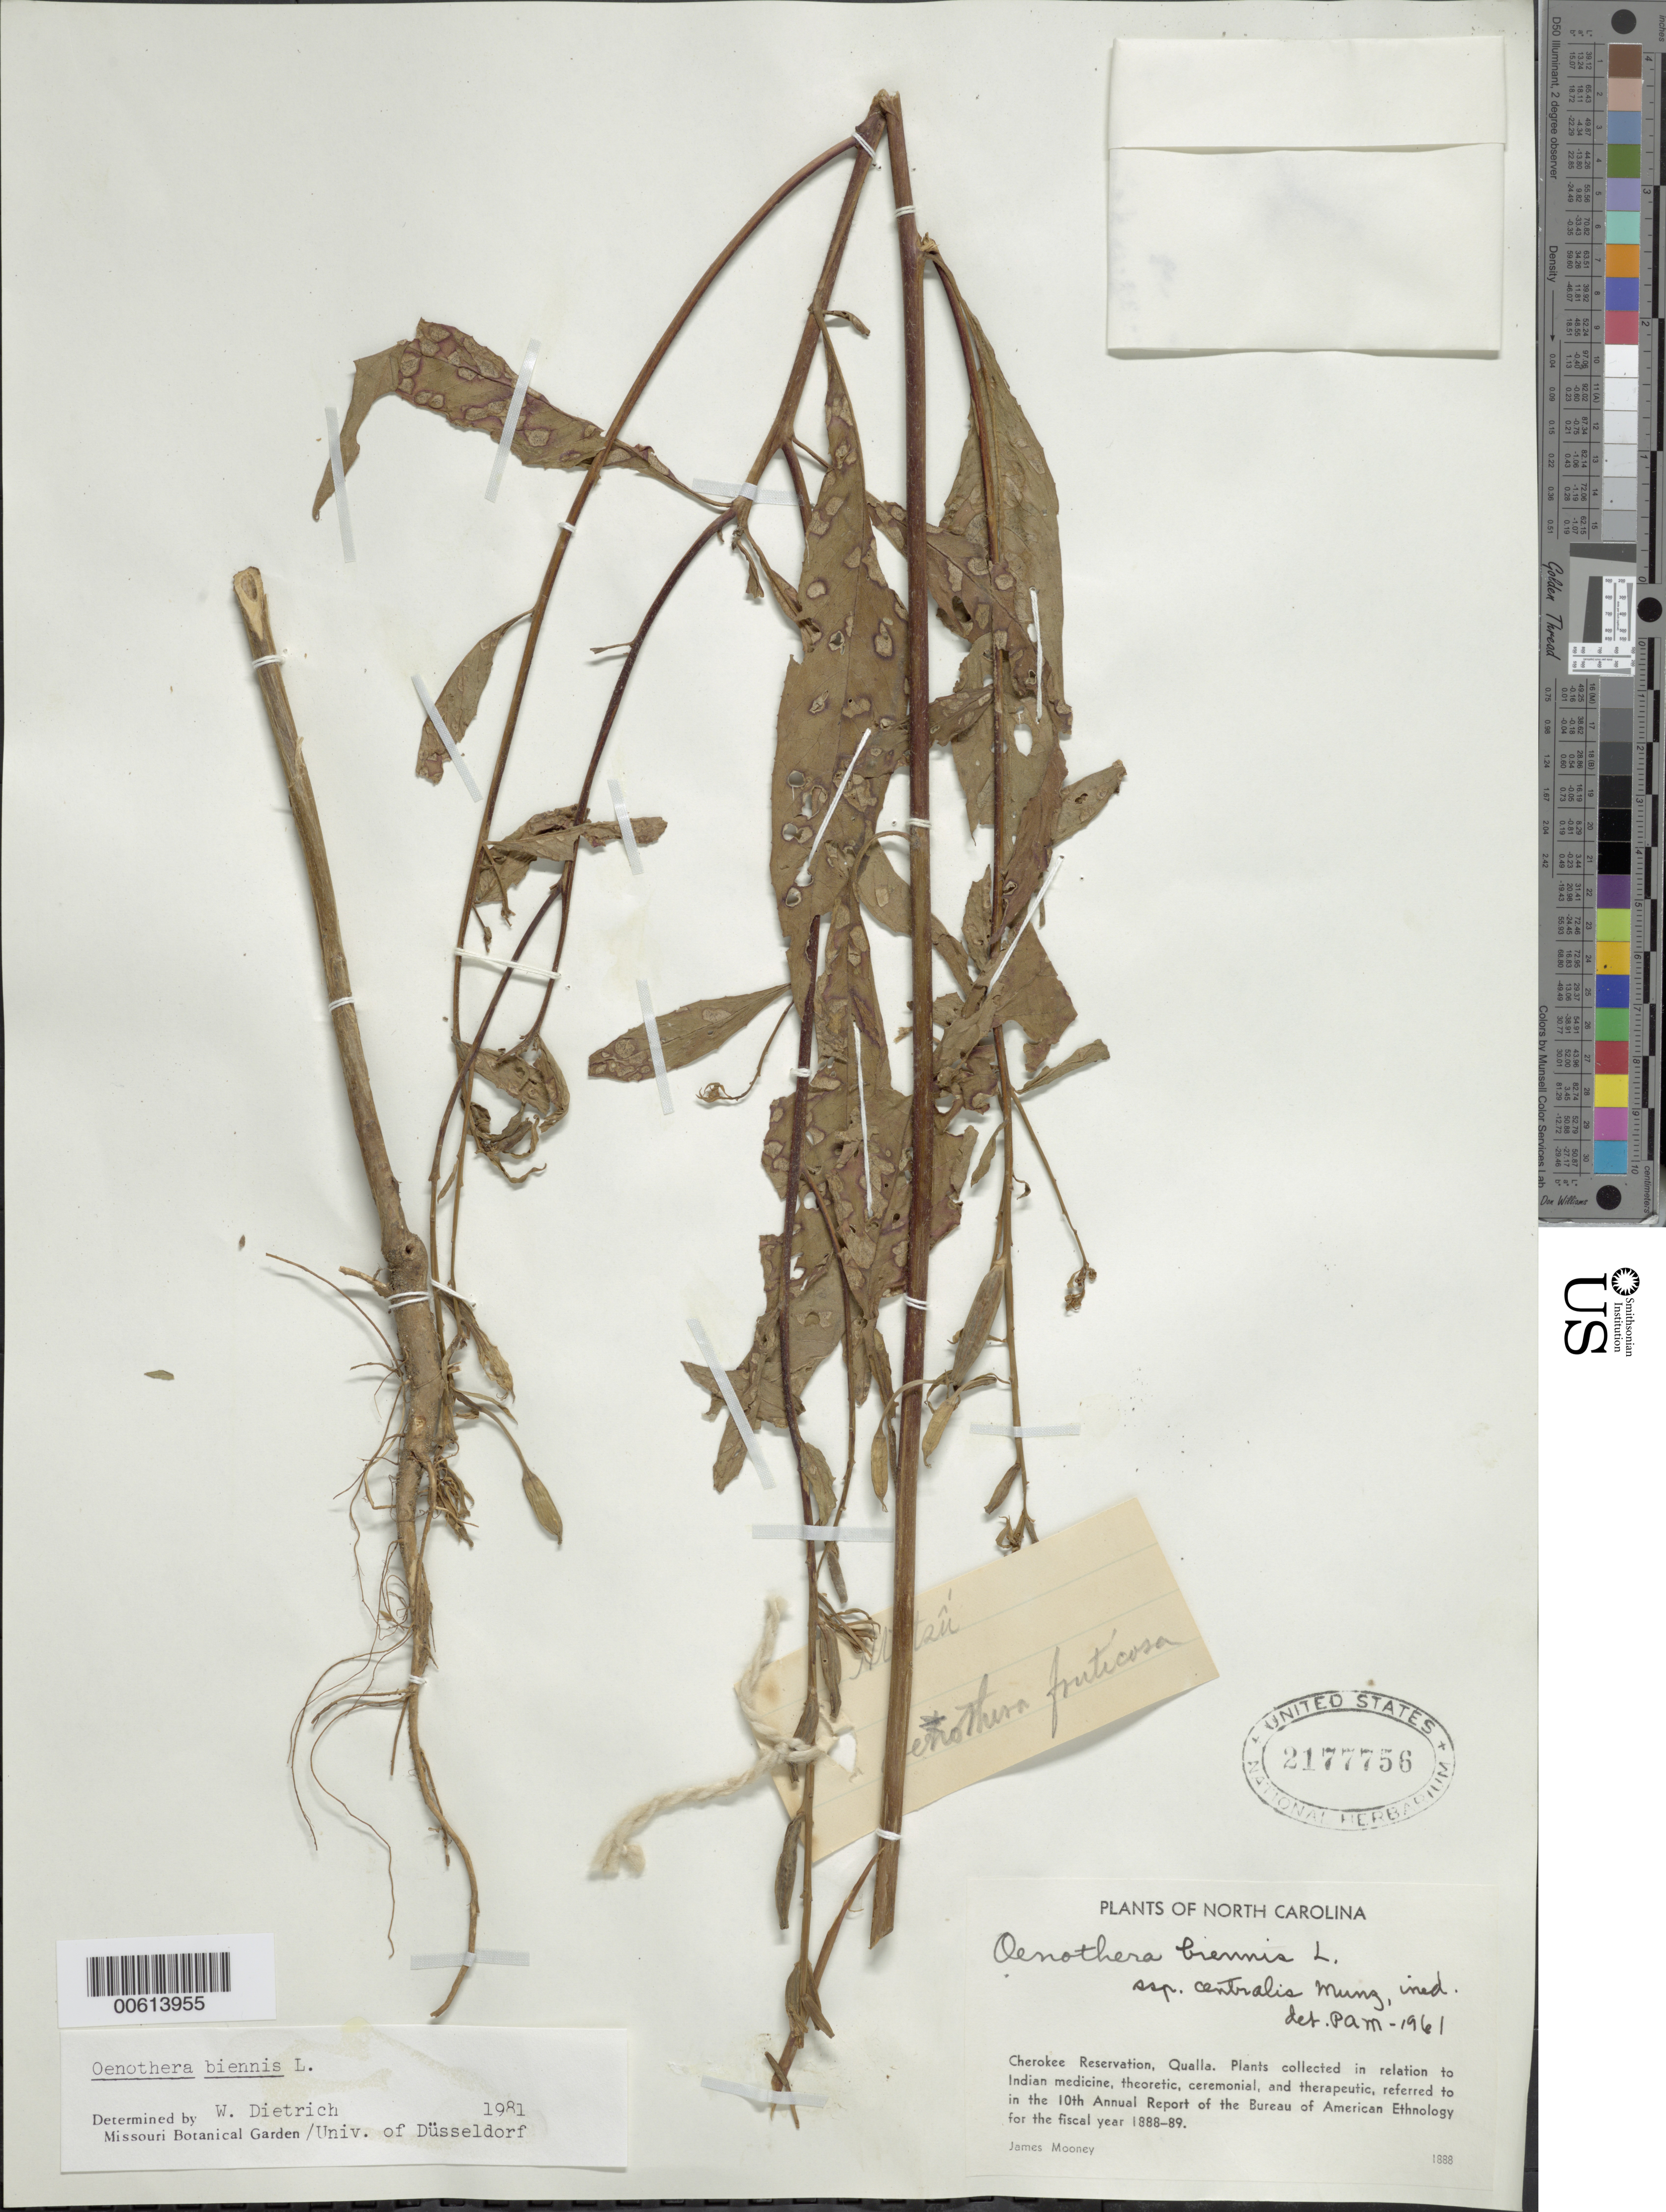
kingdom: Plantae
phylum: Tracheophyta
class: Magnoliopsida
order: Myrtales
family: Onagraceae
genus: Oenothera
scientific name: Oenothera biennis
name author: L.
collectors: J. Mooney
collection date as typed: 1888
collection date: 1888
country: United States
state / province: North Carolina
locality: Cherokee Reservation, Qualla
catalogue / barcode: US 2177756